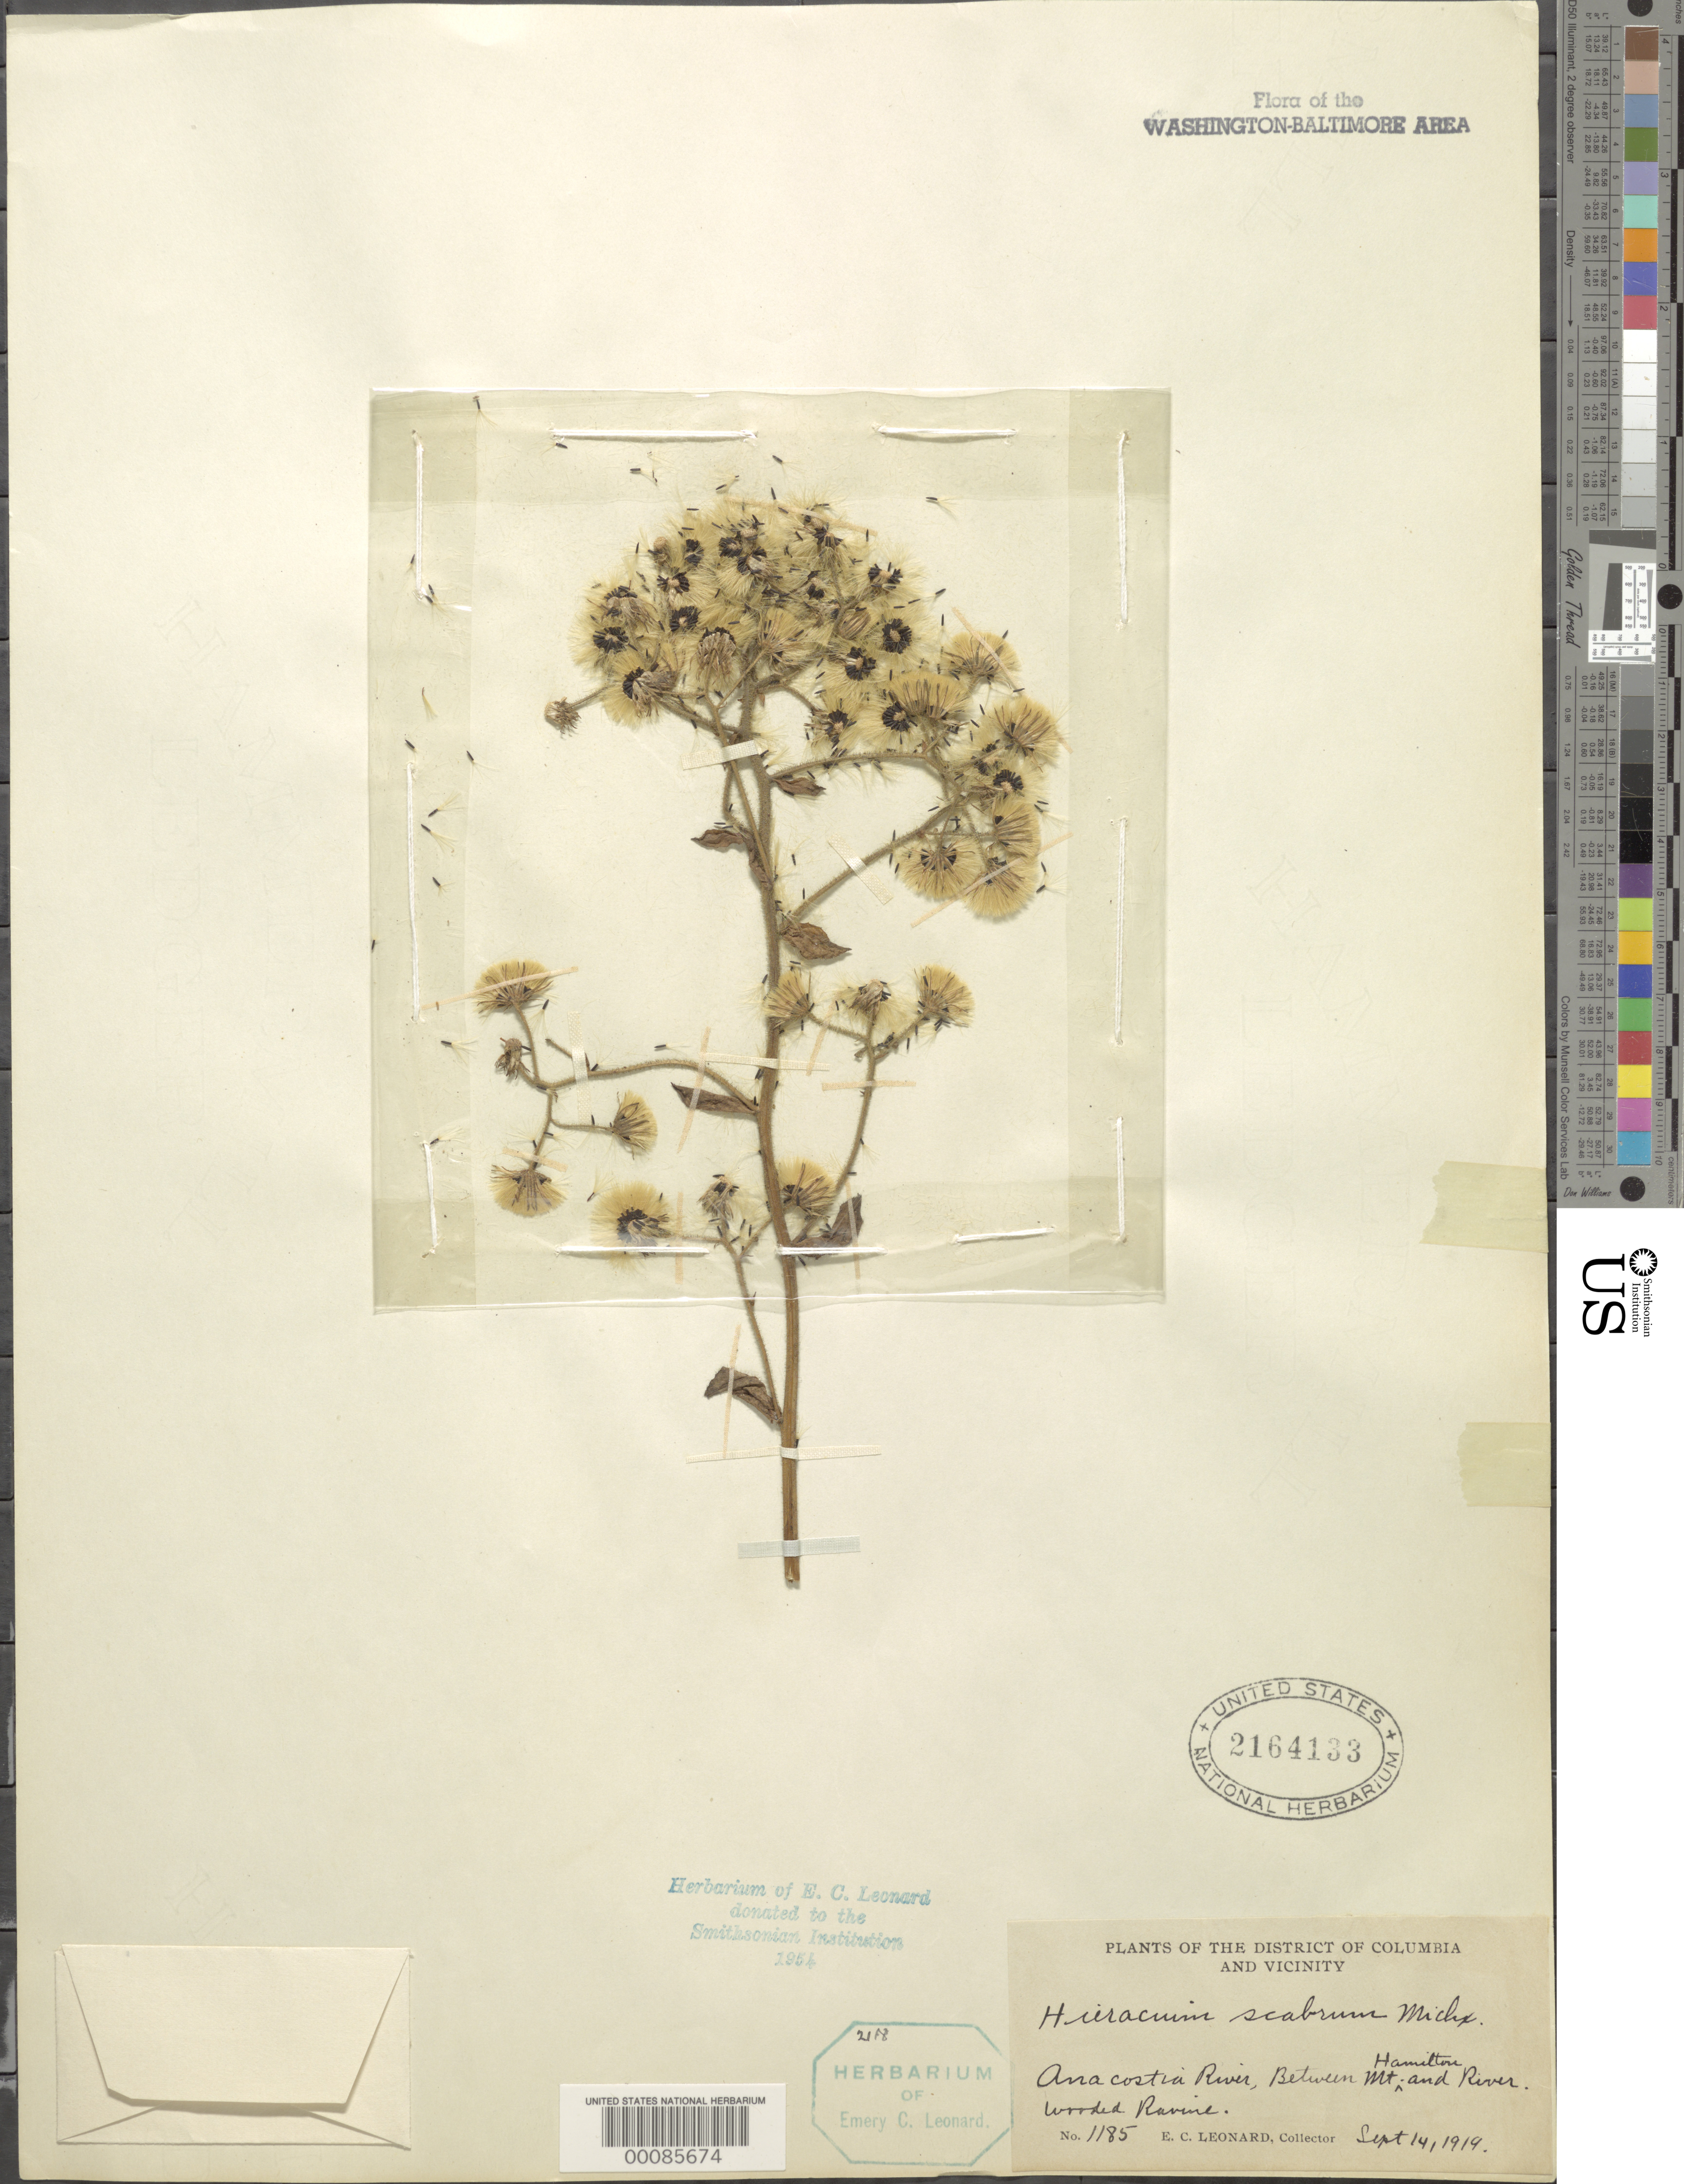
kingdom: Plantae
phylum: Tracheophyta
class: Magnoliopsida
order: Asterales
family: Asteraceae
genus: Pilosella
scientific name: Pilosella verruculata subsp. verruculata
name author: (Link) Soják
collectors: E. C. Leonard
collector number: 1185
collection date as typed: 14 Sep 1919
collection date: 1919-09-14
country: United States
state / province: District of Columbia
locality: Anacostia River between Mount Hamilton and River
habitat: Wooded ravine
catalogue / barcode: US 2164133